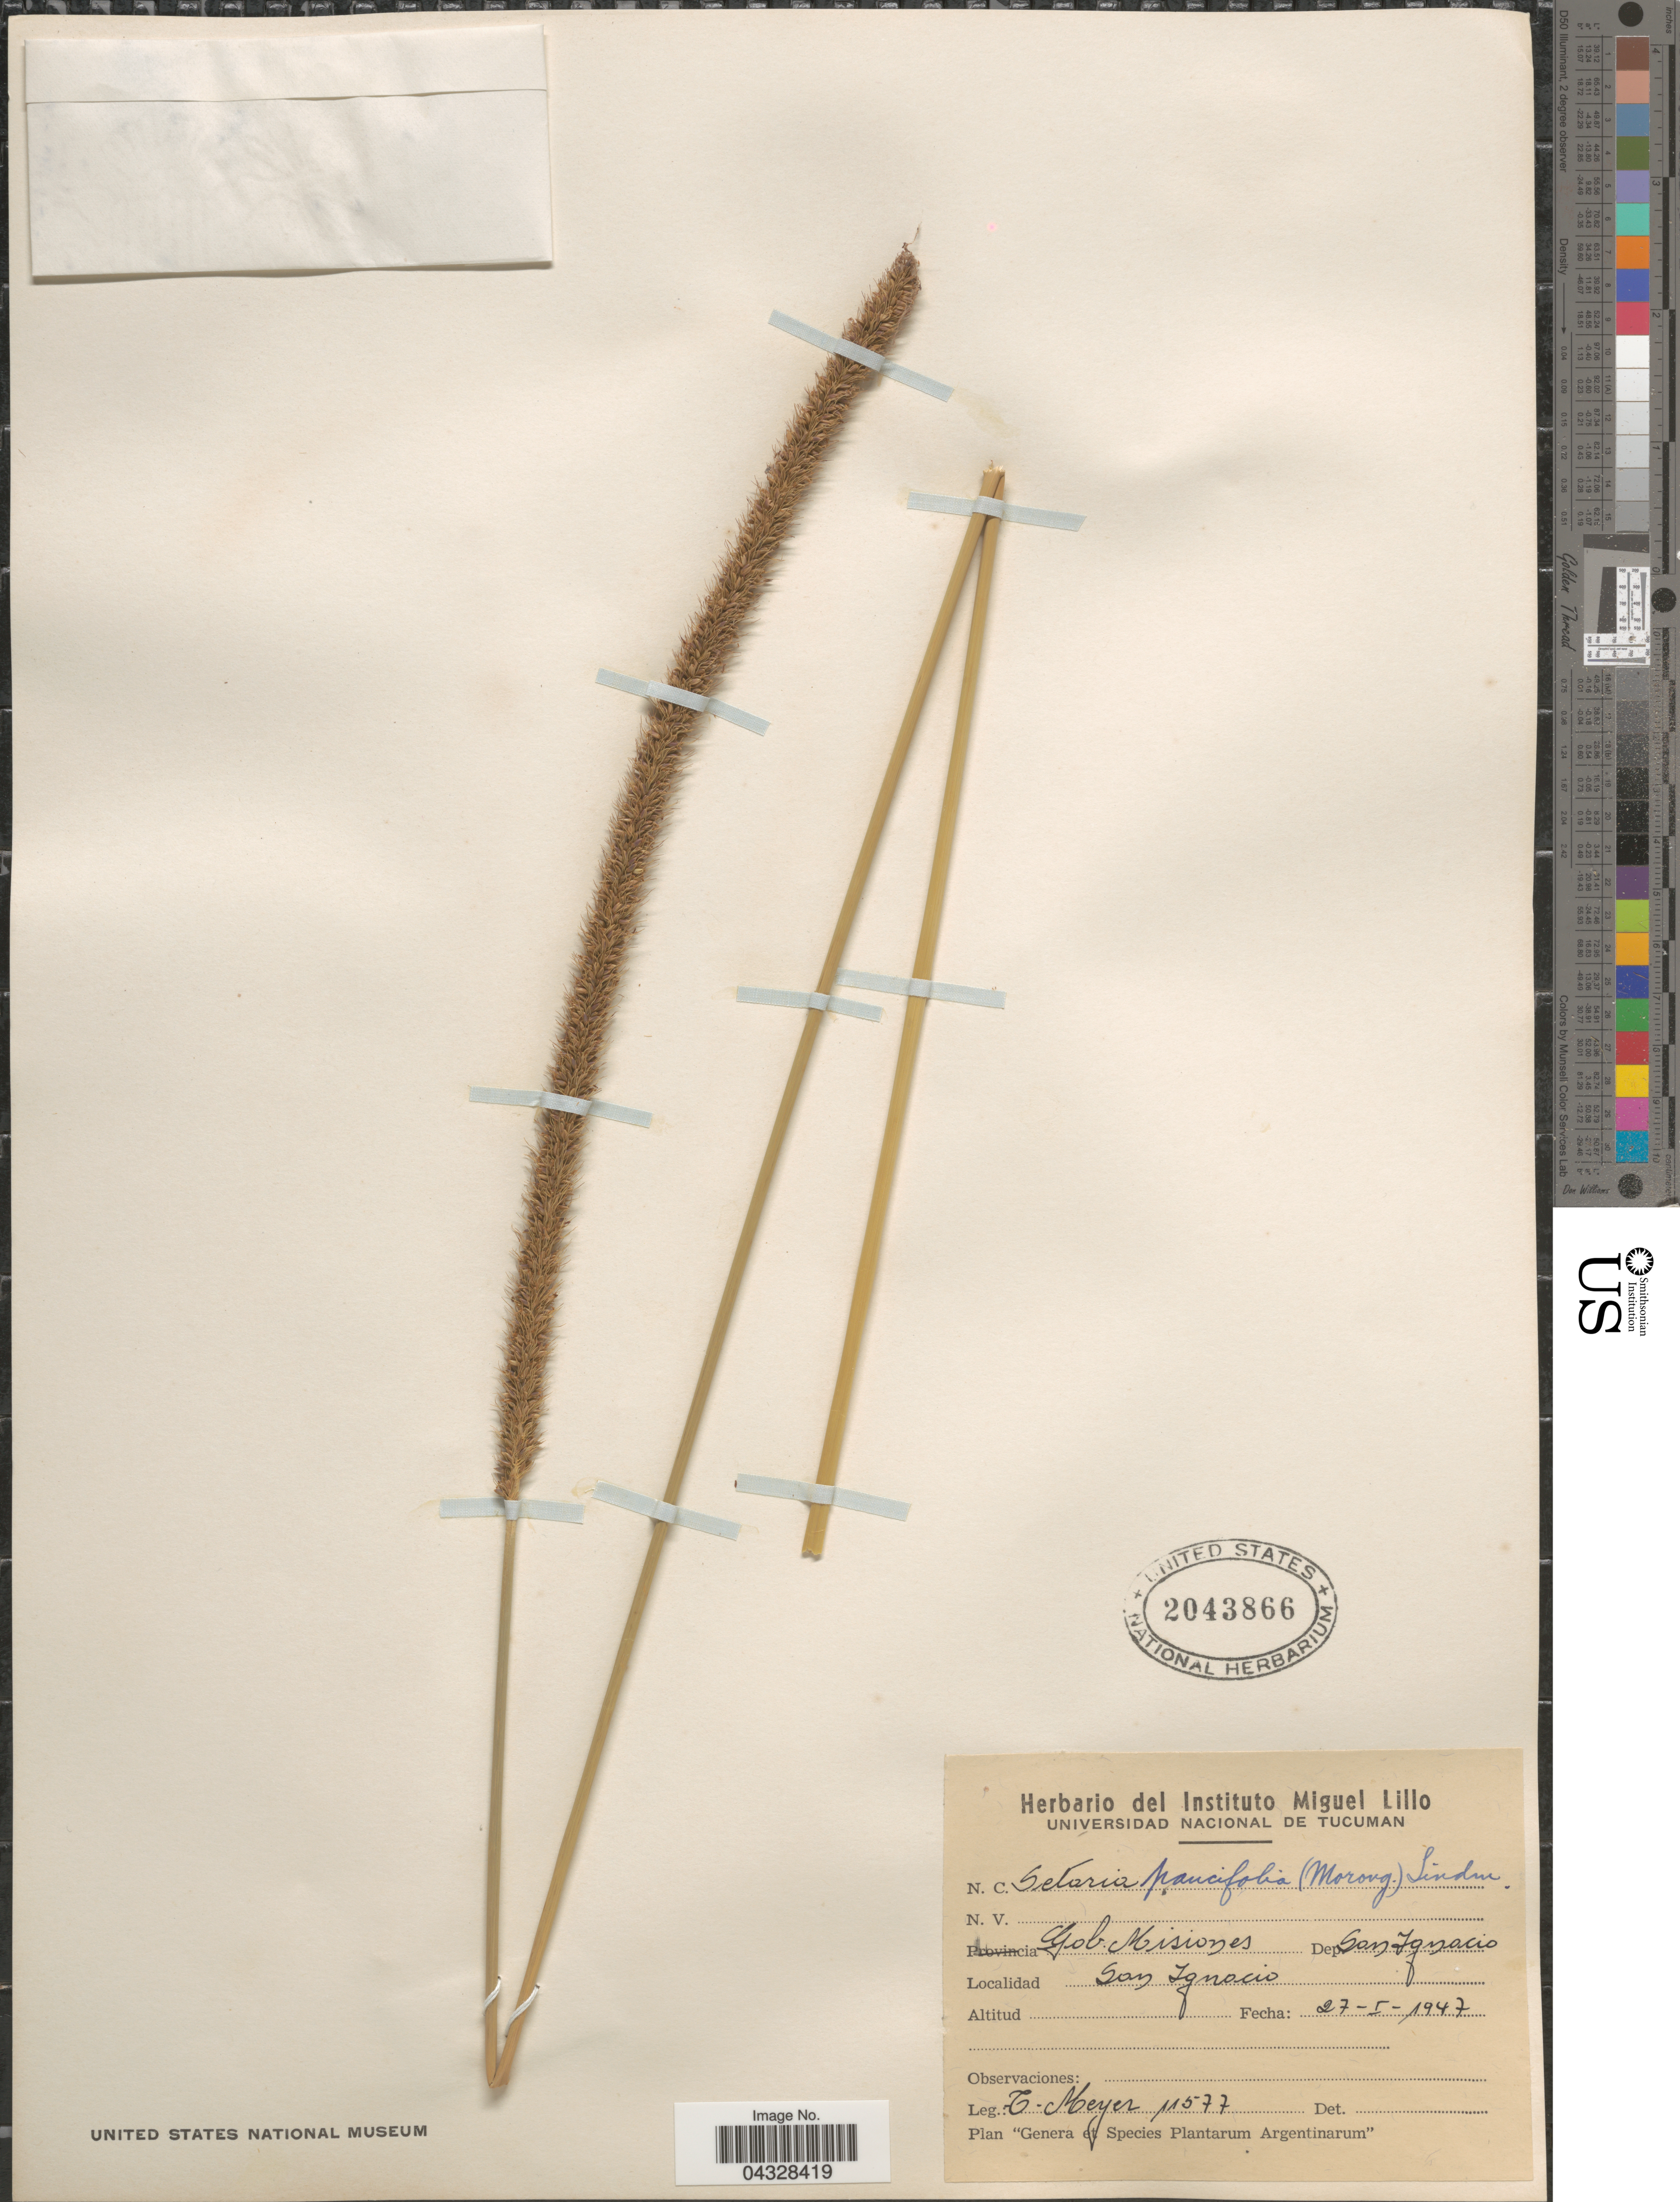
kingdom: Plantae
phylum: Tracheophyta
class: Liliopsida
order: Poales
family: Poaceae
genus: Setaria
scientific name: Setaria paucifolia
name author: (Morong) Lindm.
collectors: C. Meyer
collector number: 11577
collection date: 1947-01-27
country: Argentina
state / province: Misiones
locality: Gob. Misiones. Dep. San Ignacio. San Ignacio.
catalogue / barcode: US 2043866